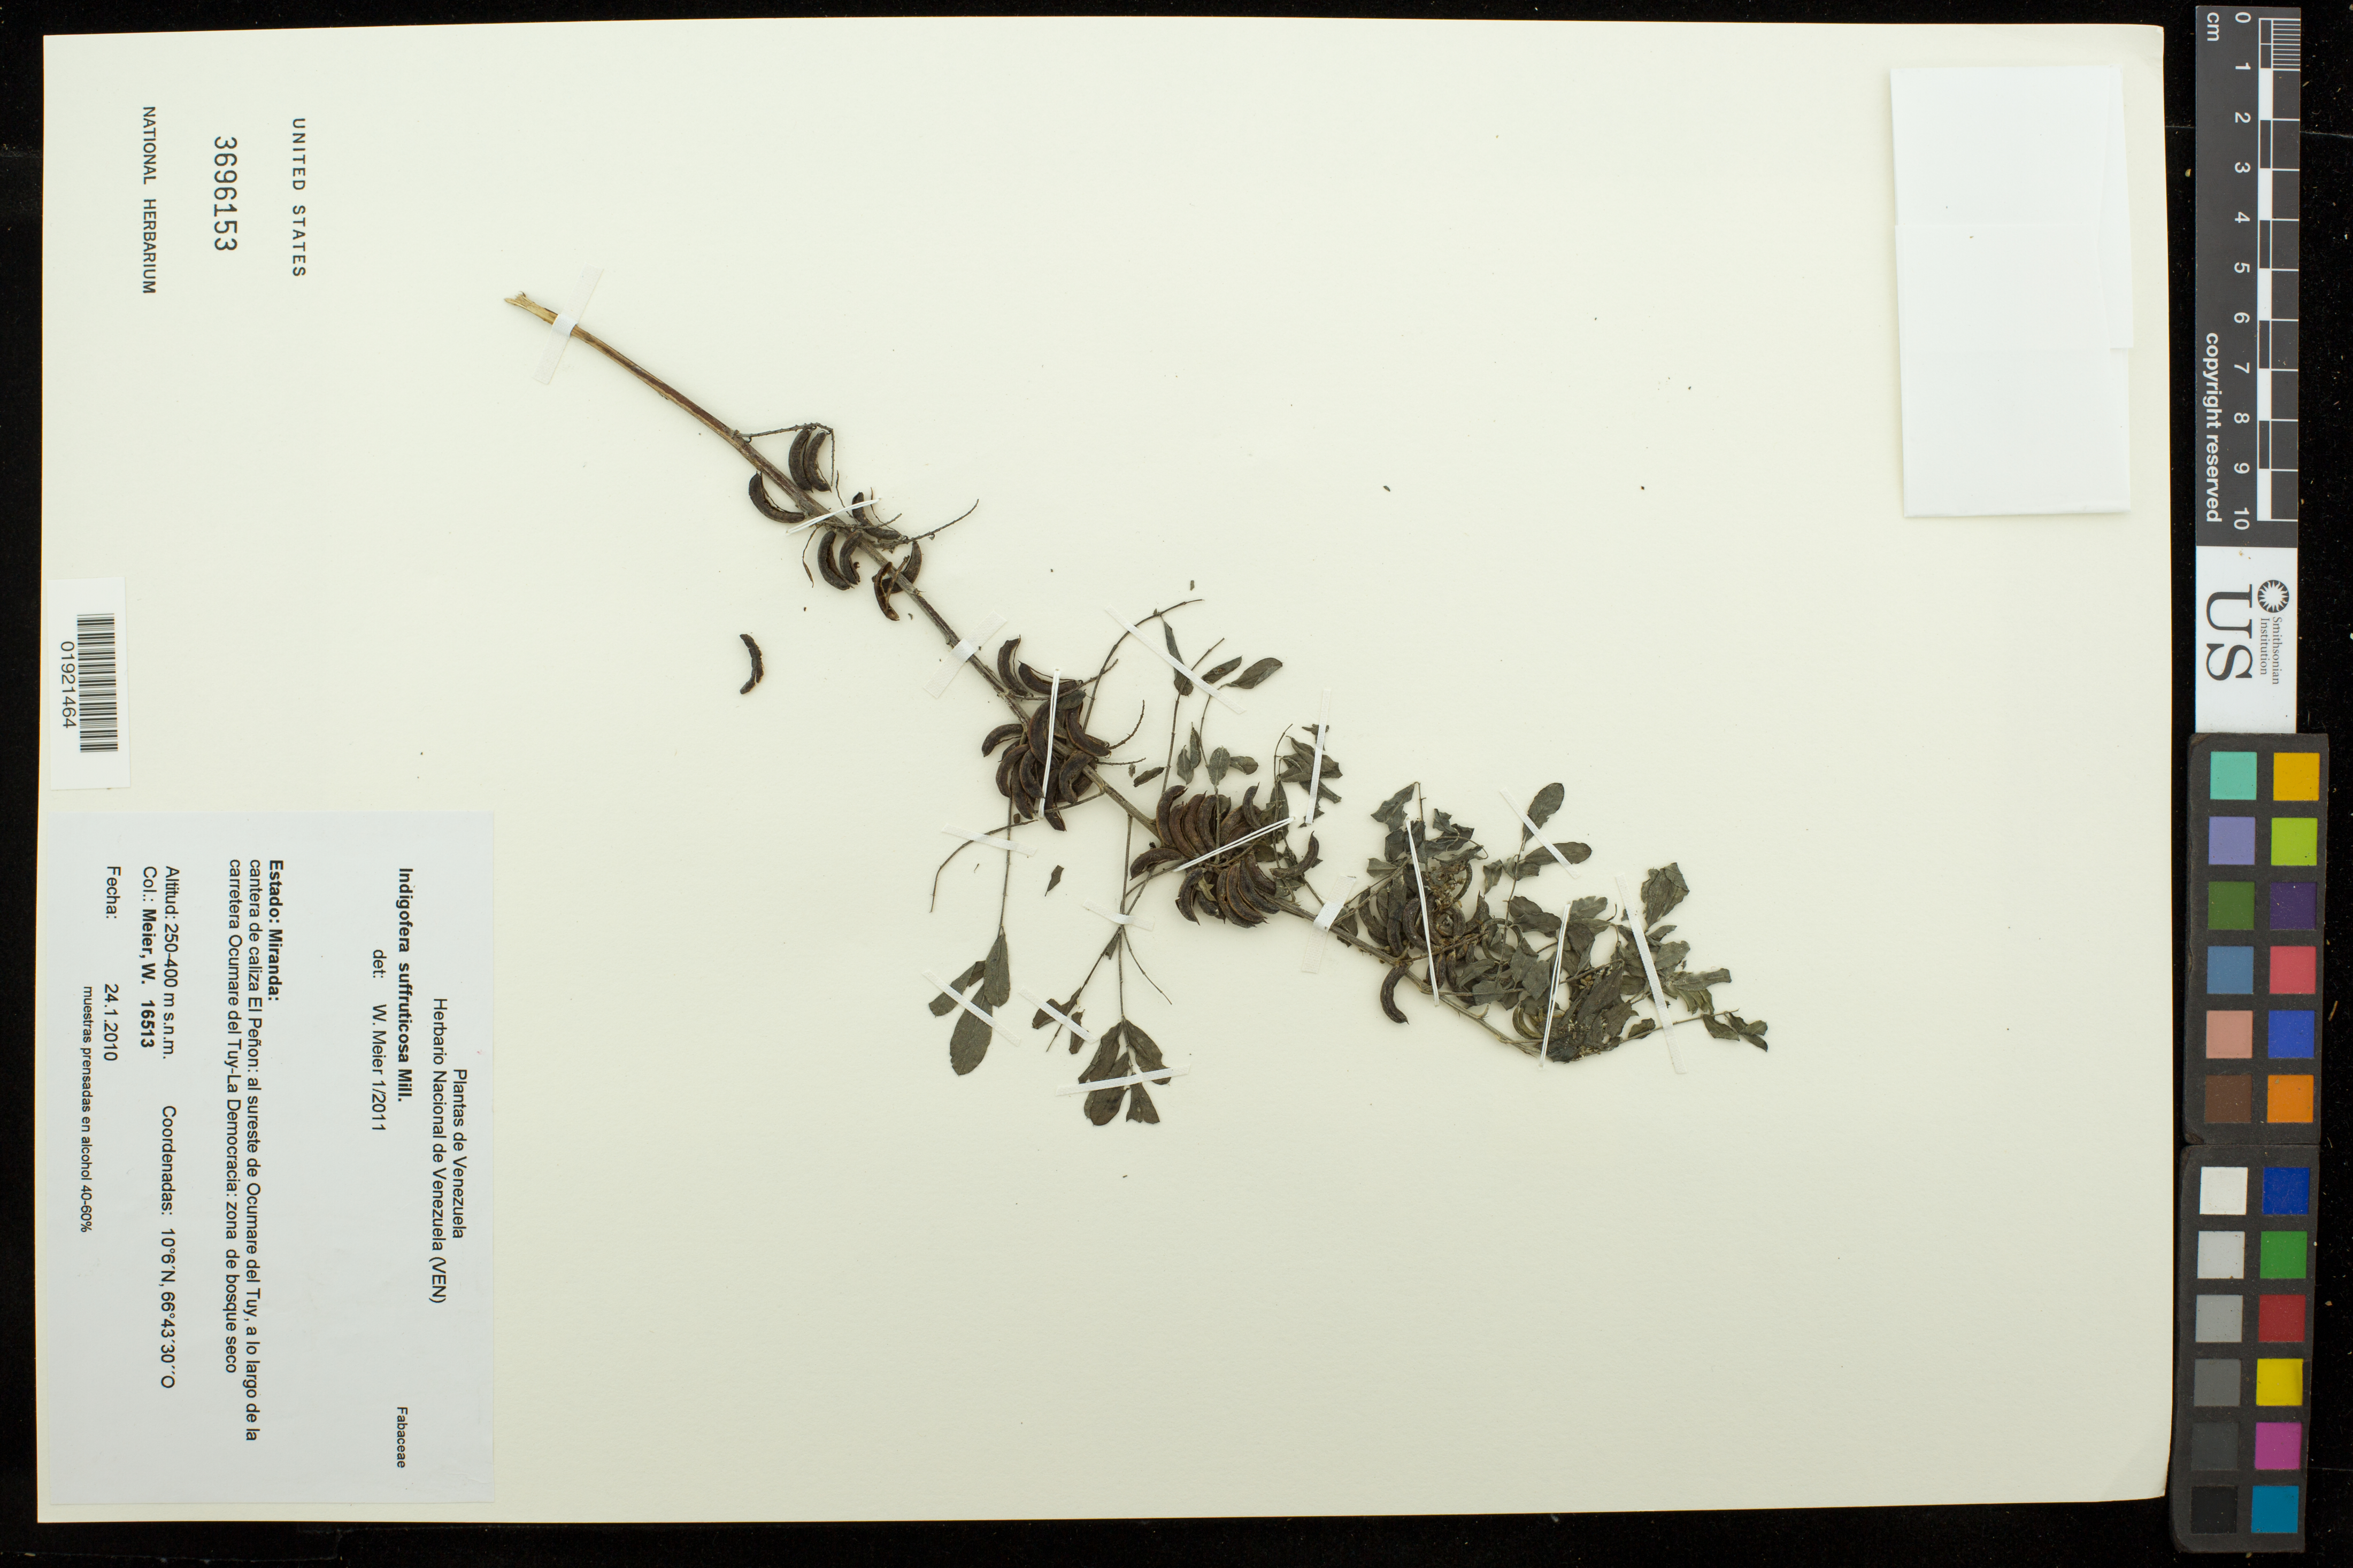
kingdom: Plantae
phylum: Tracheophyta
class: Magnoliopsida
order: Fabales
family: Fabaceae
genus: Indigofera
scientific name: Indigofera suffruticosa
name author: Mill.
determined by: Meier, Winfried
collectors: W. Meier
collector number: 16513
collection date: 2010-01-24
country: Venezuela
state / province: Miranda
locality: Cantera de caliza El Penon: al sureste de Ocumare del Tuy, a lo largo de la carretera Ocumare del Tuy-la Democracia.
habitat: Zona de bosque seco.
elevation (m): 250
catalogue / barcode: US 3696153